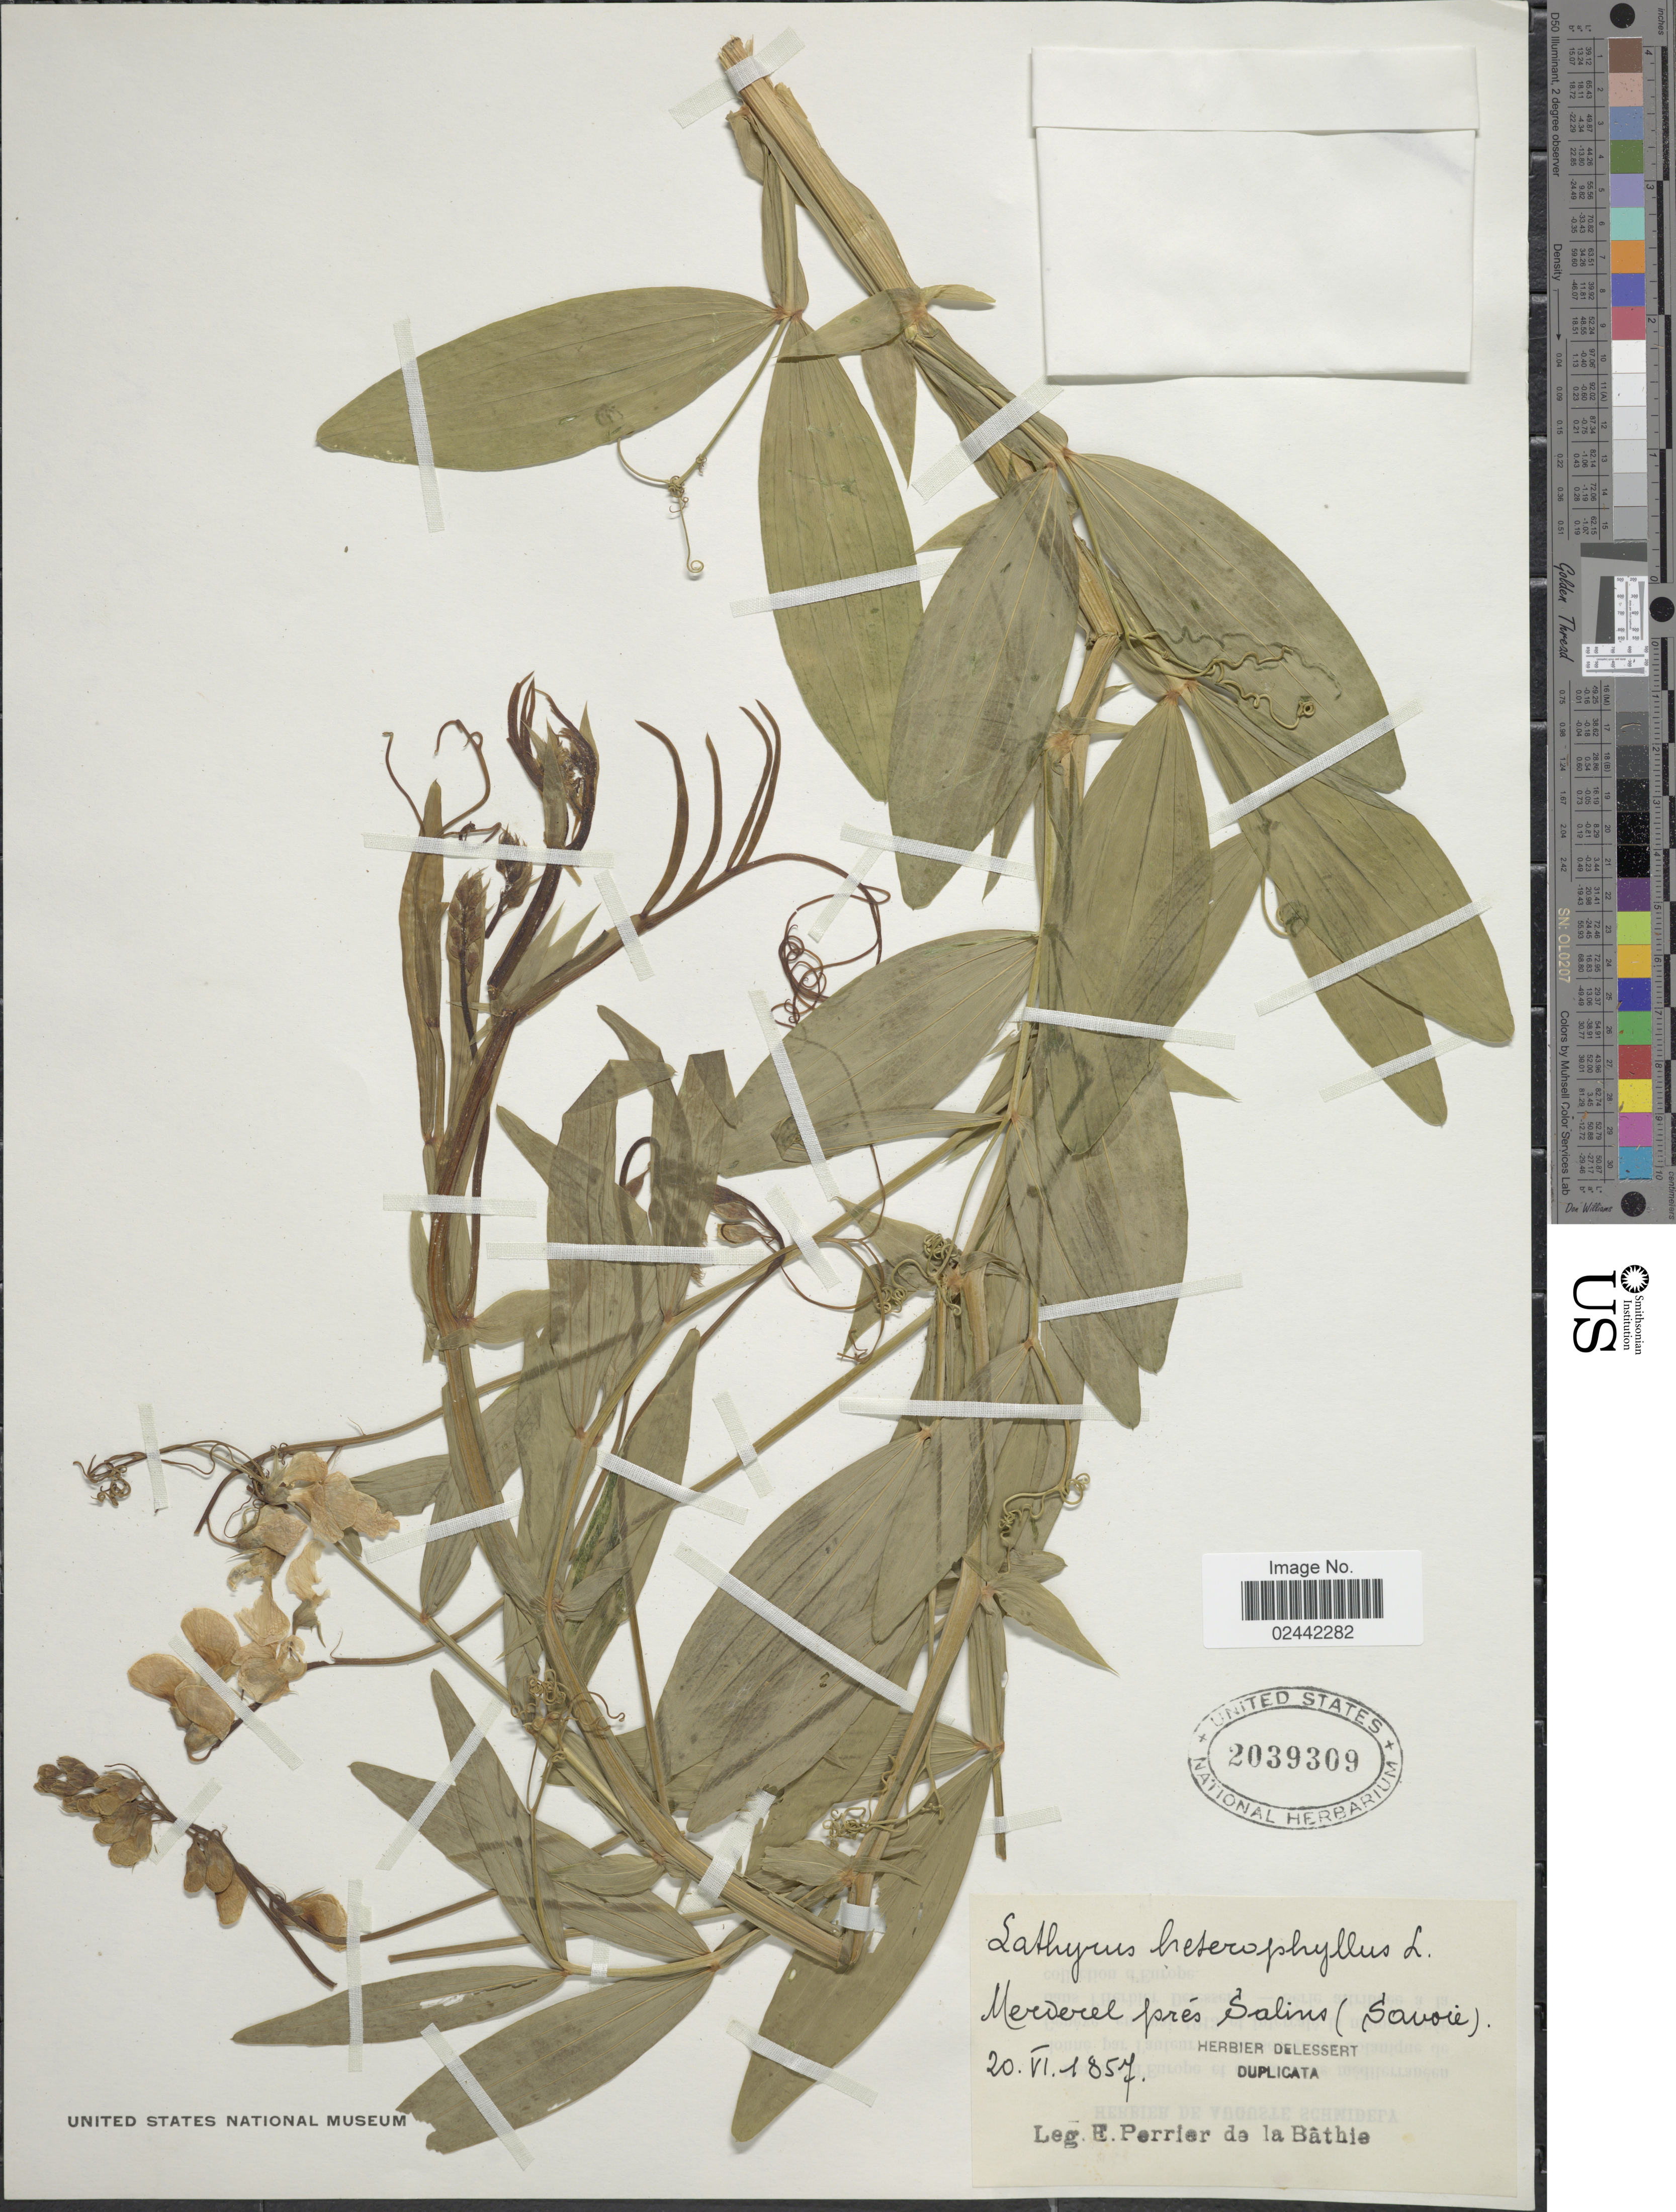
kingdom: Plantae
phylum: Tracheophyta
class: Magnoliopsida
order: Fabales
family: Fabaceae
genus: Lathyrus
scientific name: Lathyrus heterophyllus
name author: L.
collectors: E. Perrier de la Bâthie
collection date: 1857-06-20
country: France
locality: Merderel pres Salins (Savoie).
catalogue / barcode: US 2039309